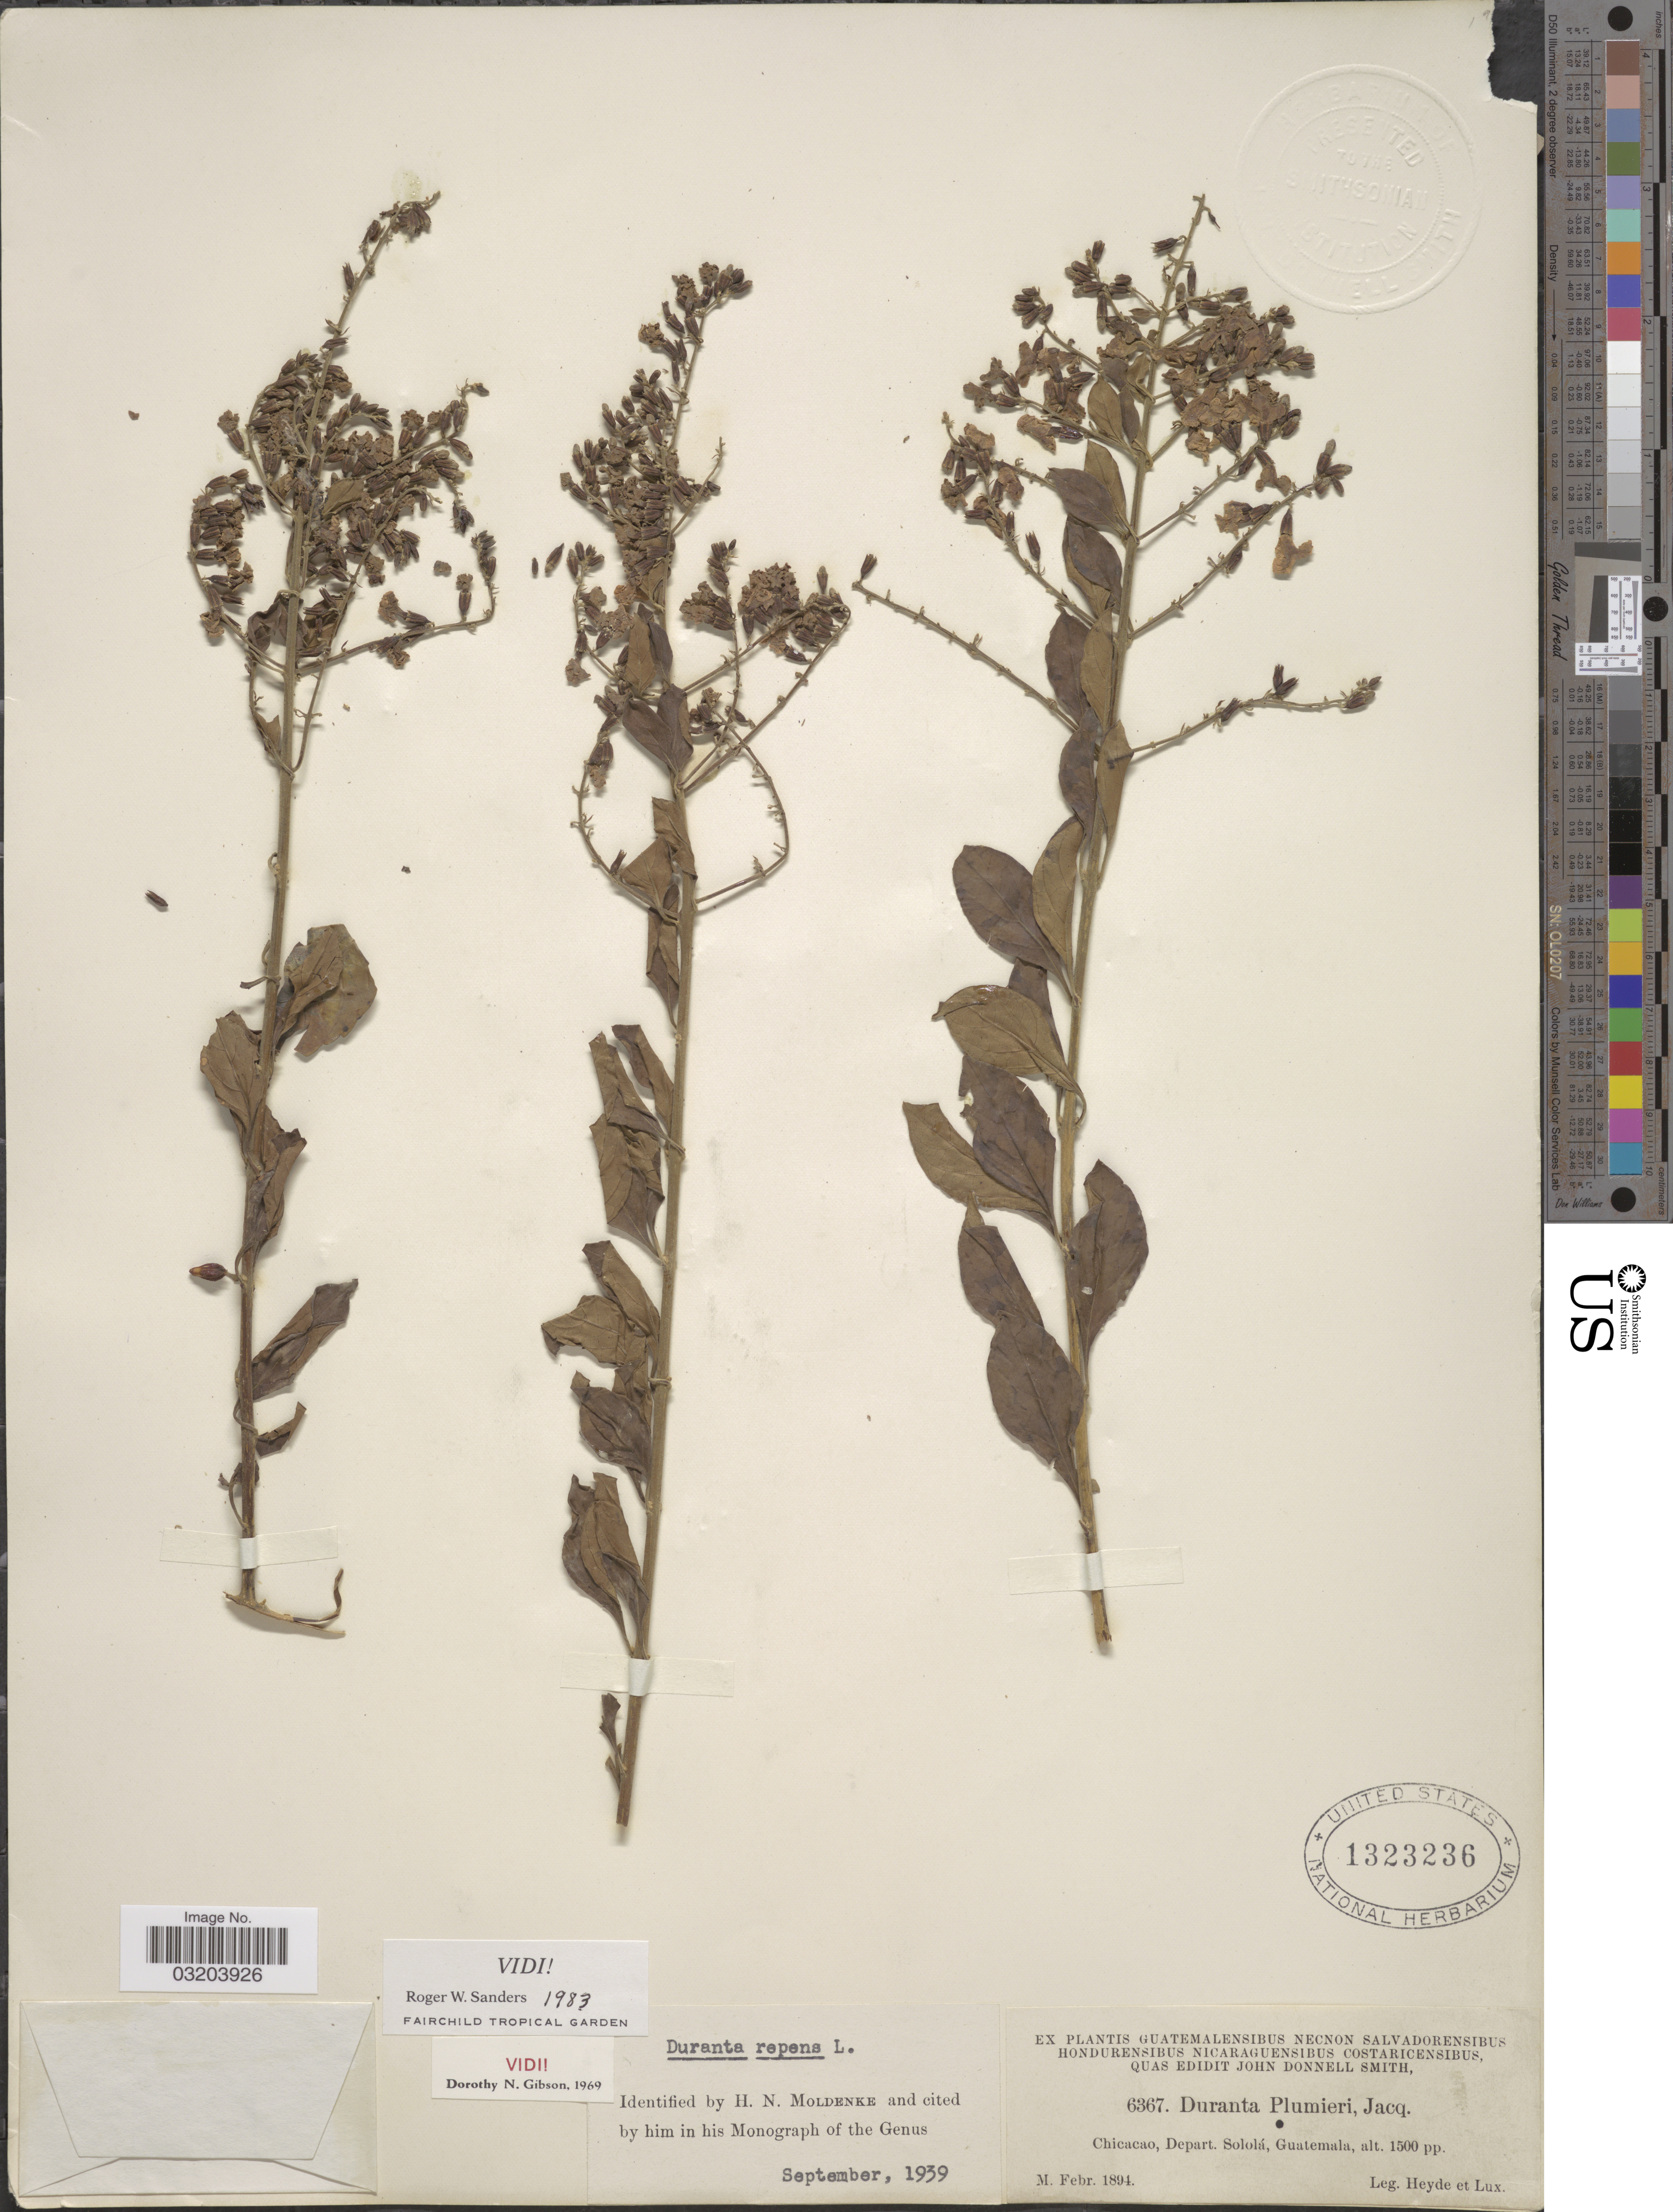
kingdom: Plantae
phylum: Tracheophyta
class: Magnoliopsida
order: Lamiales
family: Verbenaceae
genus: Duranta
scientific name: Duranta erecta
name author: L.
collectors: Heyde & Lux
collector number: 6367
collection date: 1894-02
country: Guatemala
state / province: Sololá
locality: Chicacao, Depart. Sololá.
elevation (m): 457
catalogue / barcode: US 1323236